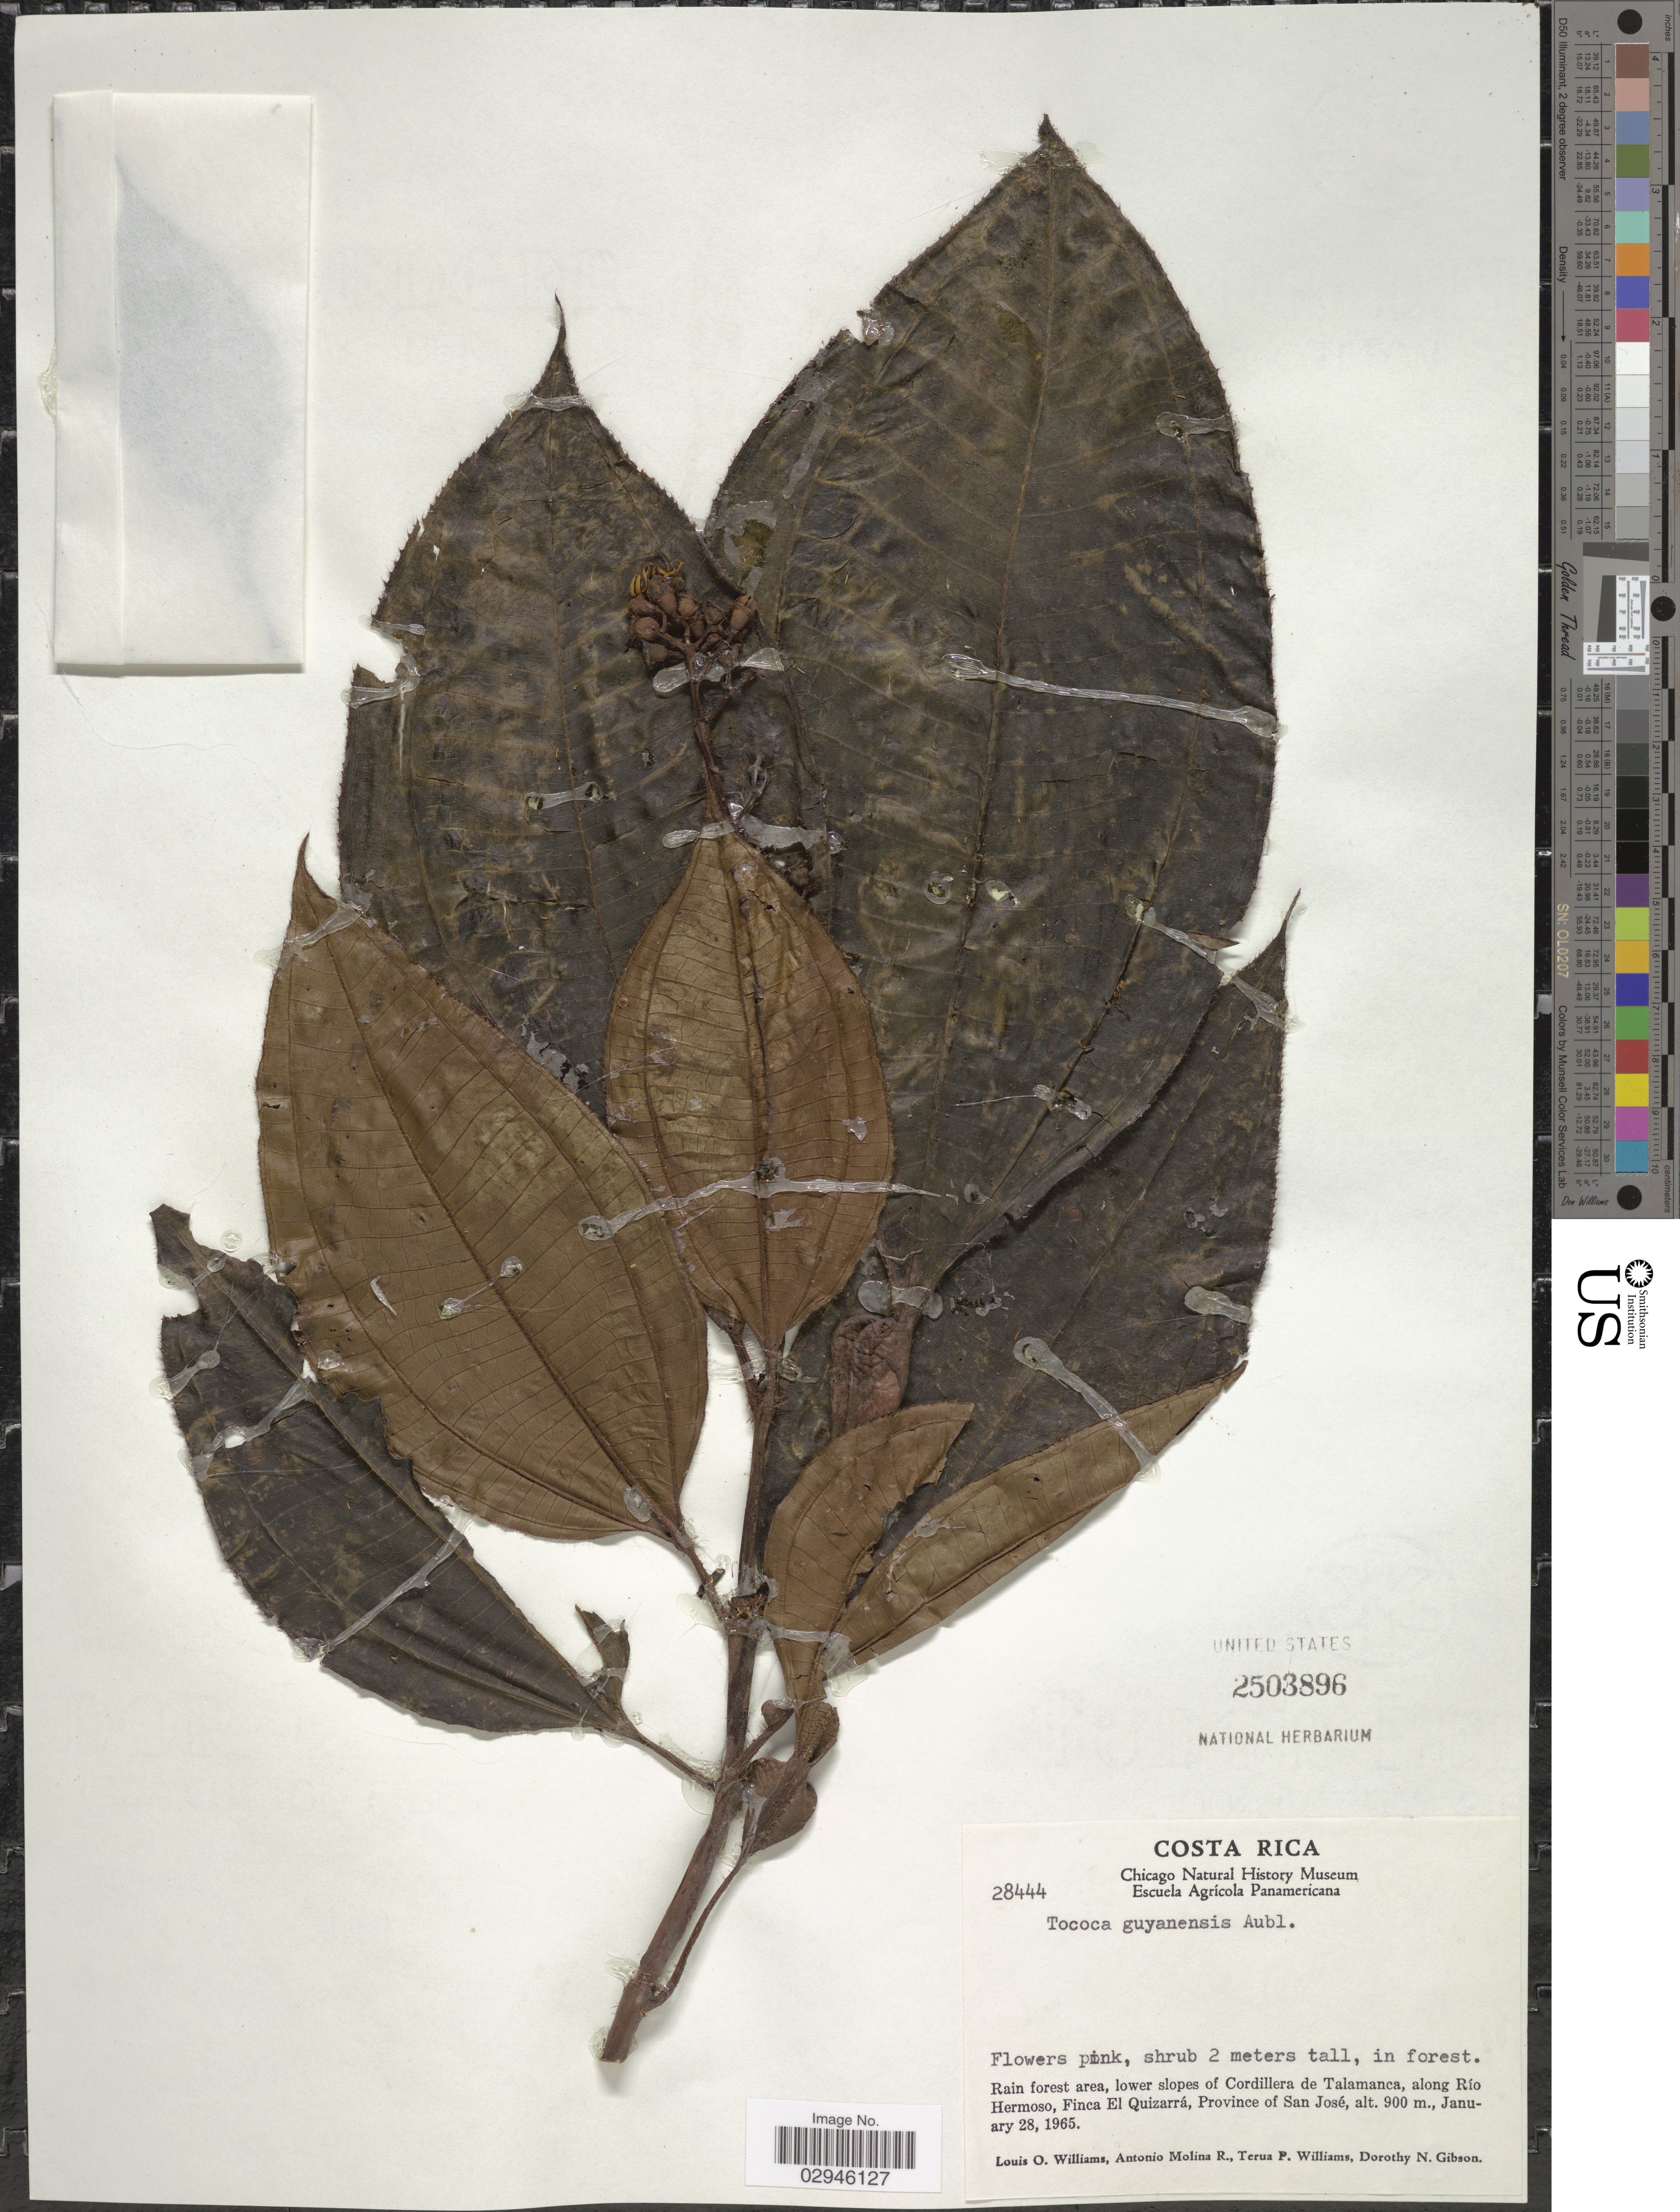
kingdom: Plantae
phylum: Tracheophyta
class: Magnoliopsida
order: Myrtales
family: Melastomataceae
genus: Tococa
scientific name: Tococa guianensis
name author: Aubl.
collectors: L. O. Williams, A. Molina R., T. Williams & D. N. Gibson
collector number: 28444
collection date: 1965-01-28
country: Costa Rica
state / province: San José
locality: Rain forest area, lower slopes of Cordillera de Talamanca, along Río Hermoso, Finca El Quizarrá.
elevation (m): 900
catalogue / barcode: US 2503896